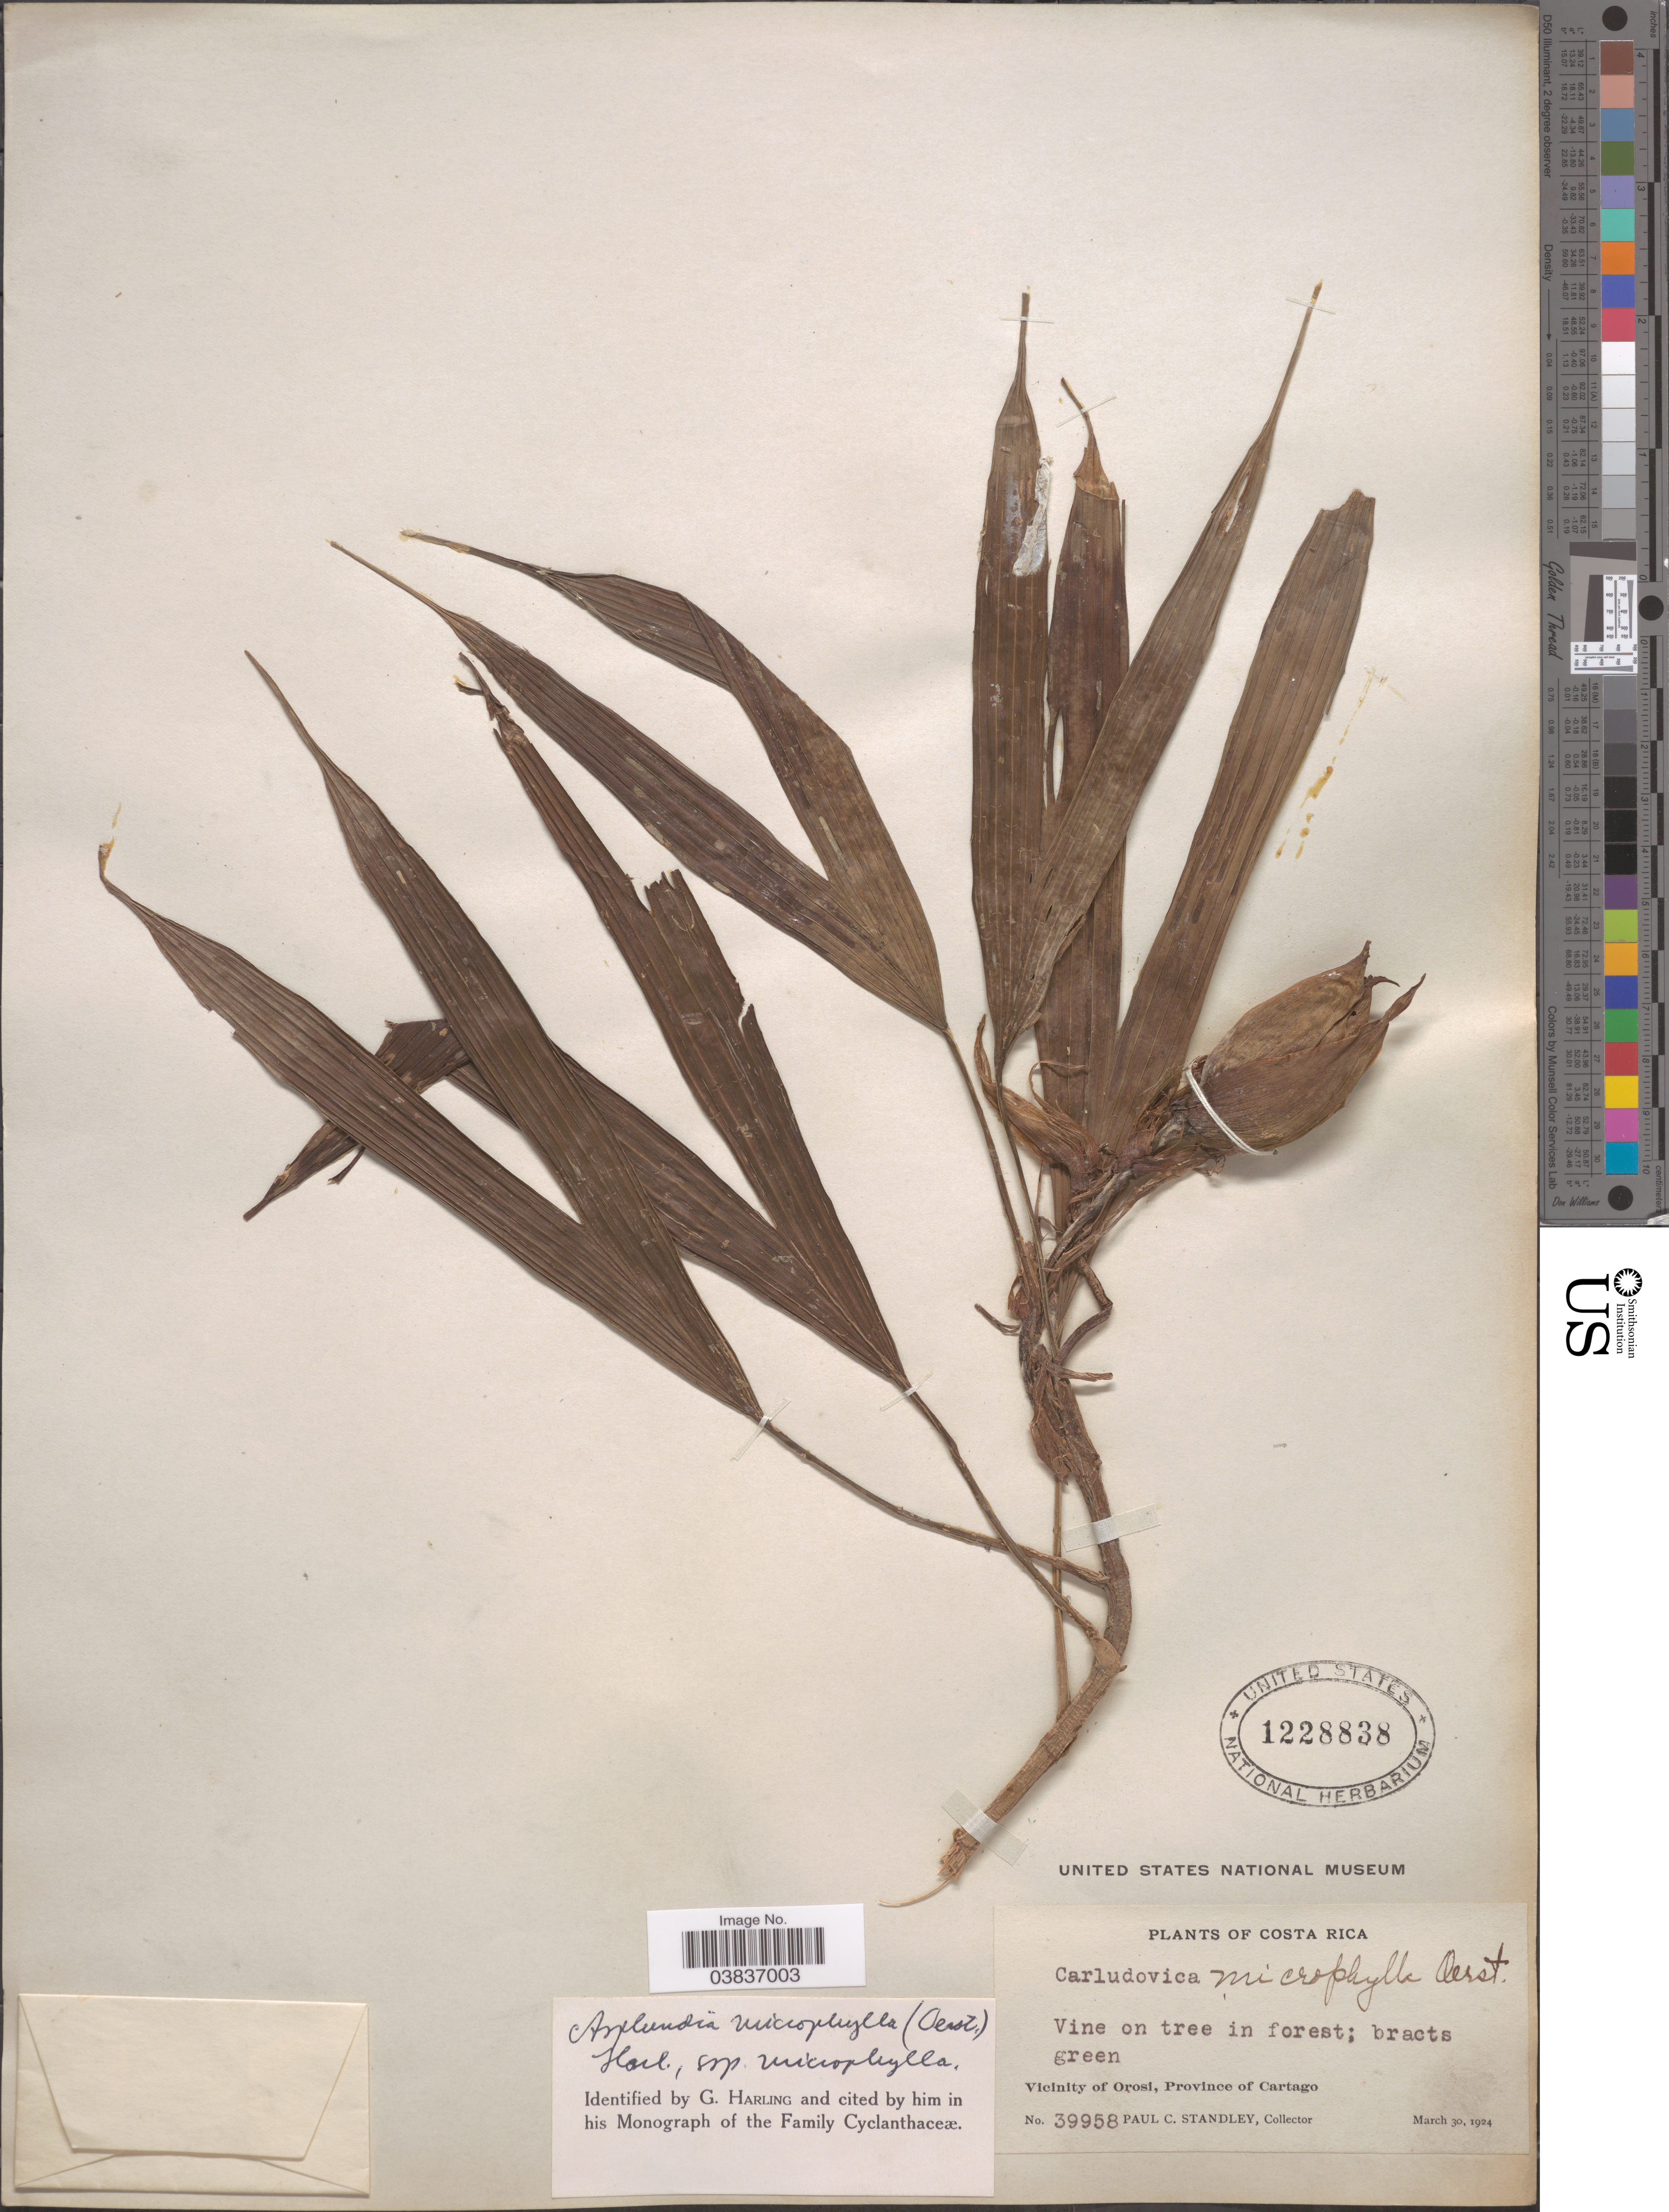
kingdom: Plantae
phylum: Tracheophyta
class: Liliopsida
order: Pandanales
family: Cyclanthaceae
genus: Asplundia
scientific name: Asplundia microphylla subsp. microphylla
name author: Harling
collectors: P. C. Standley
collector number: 39958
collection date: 1924-03-30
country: Costa Rica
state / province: Cartago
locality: Vicinity of Orosi.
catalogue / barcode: US 1228838